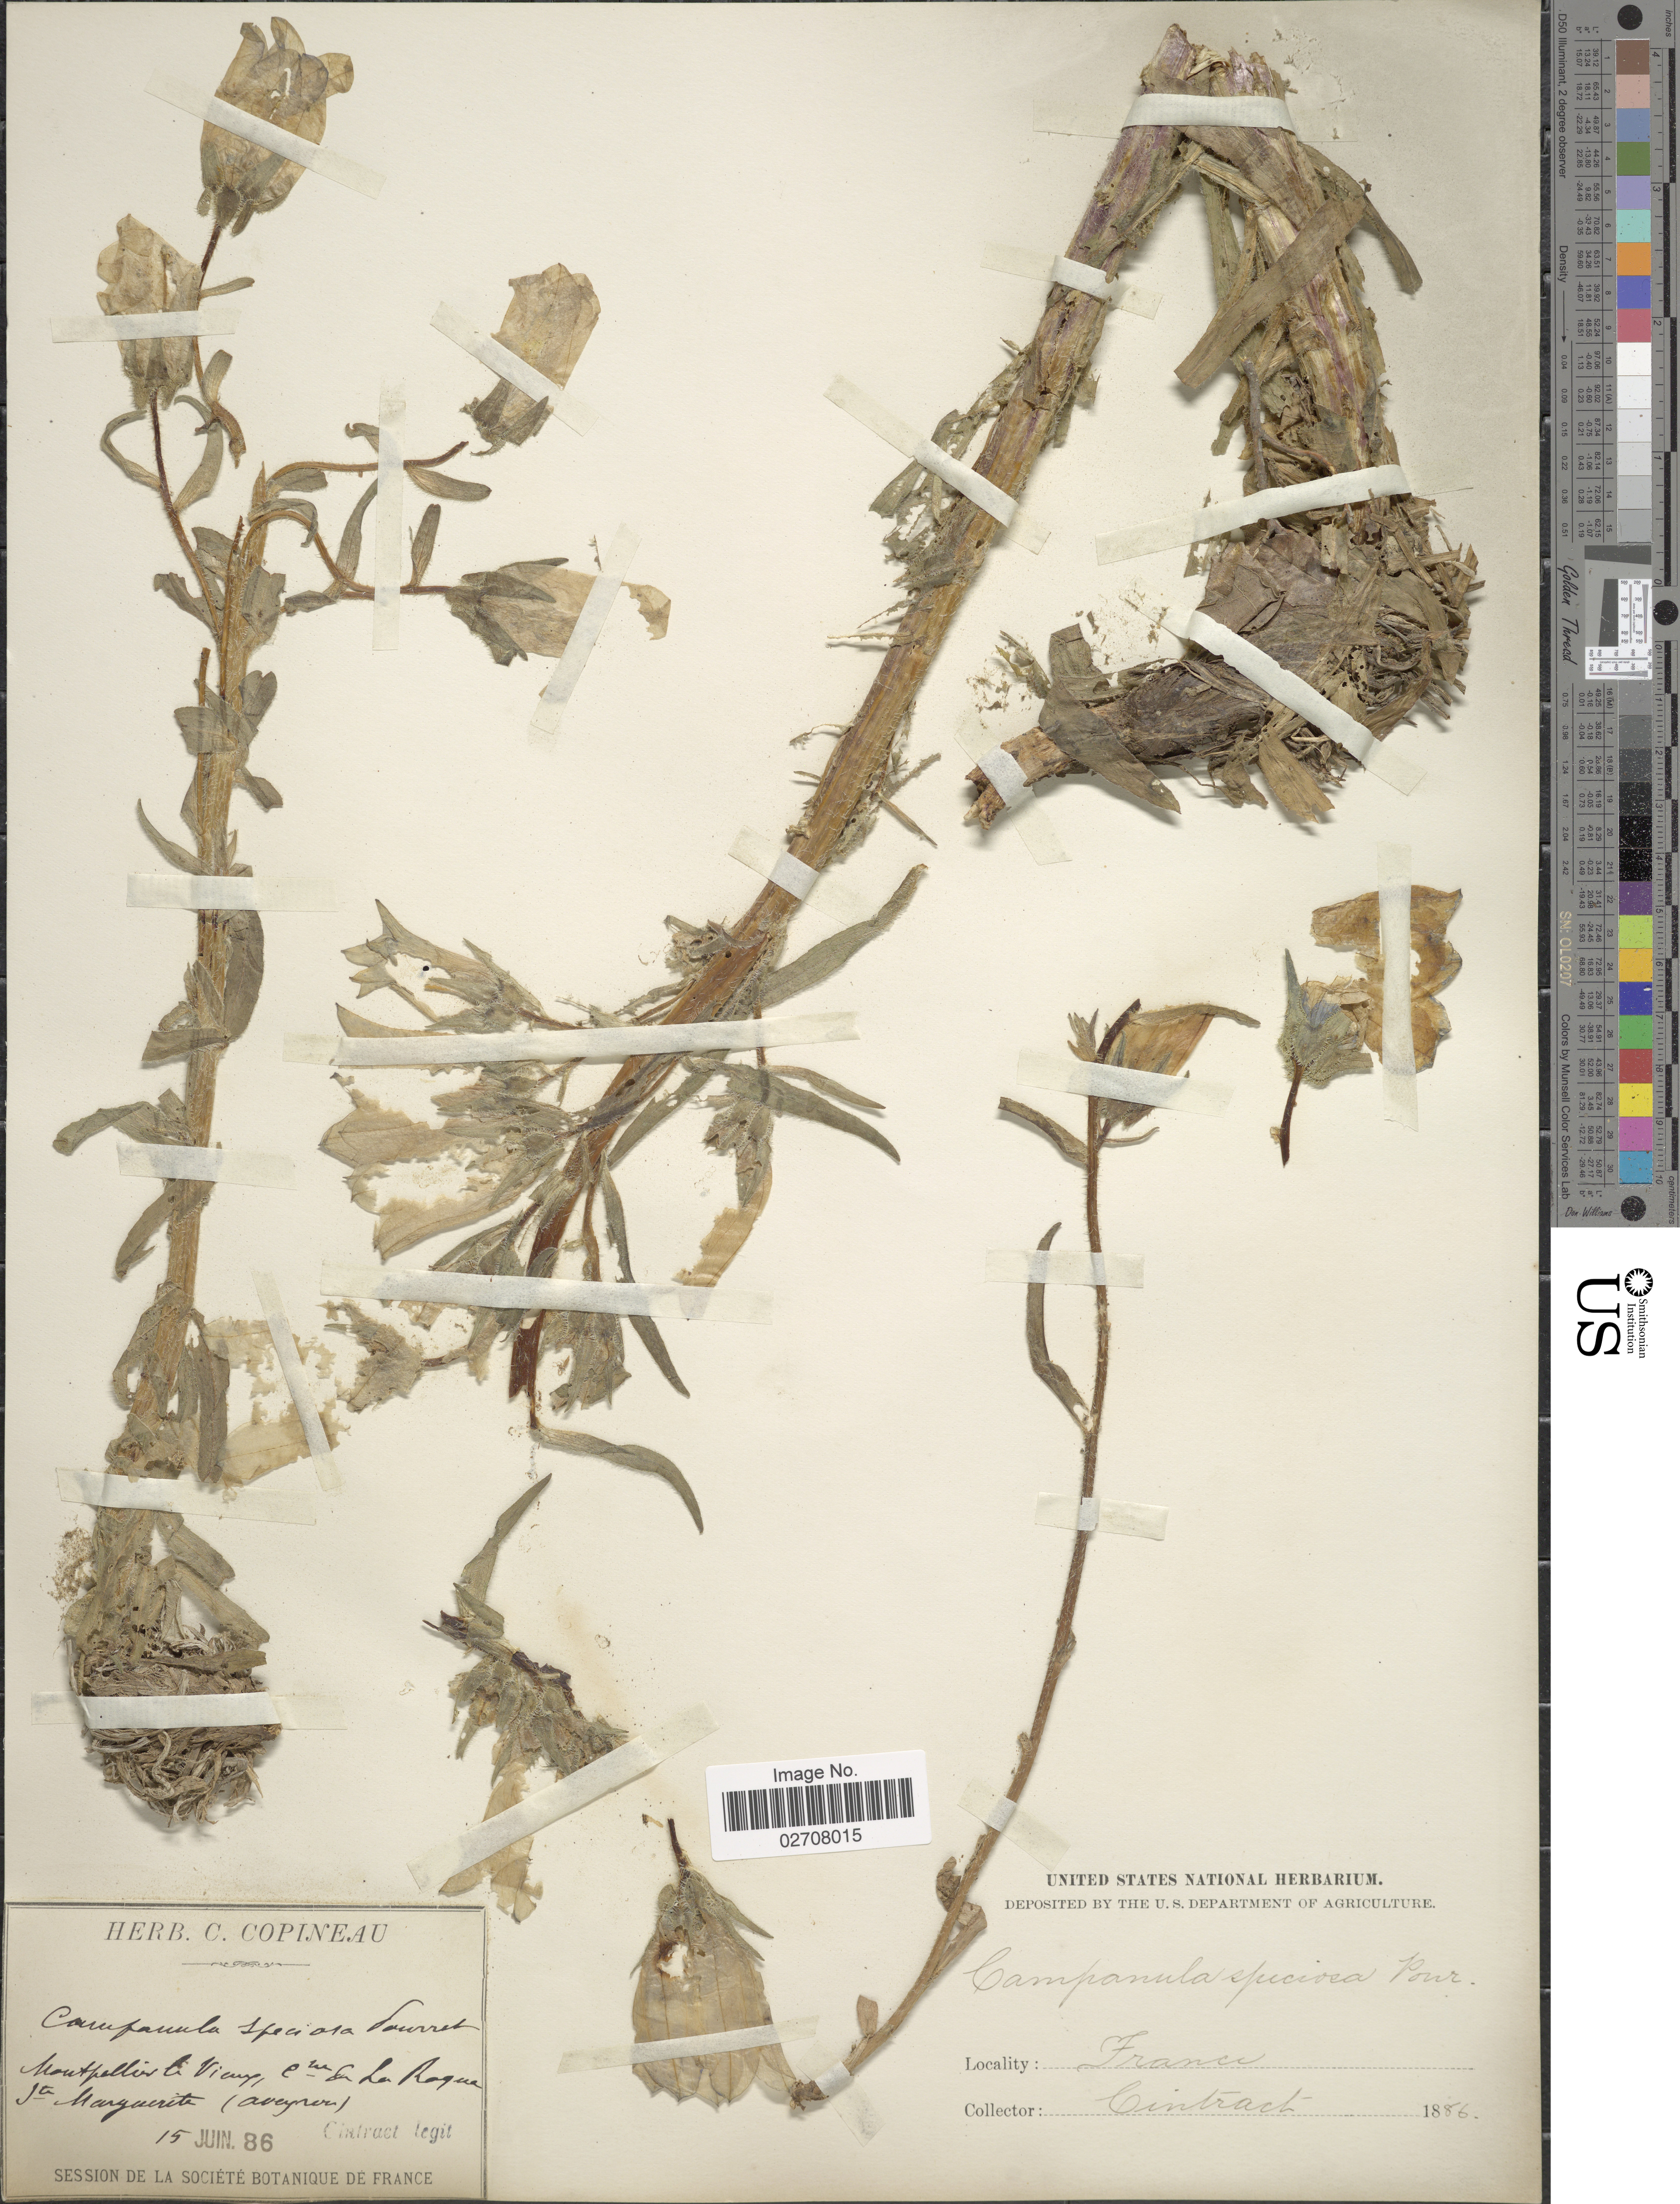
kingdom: Plantae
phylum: Tracheophyta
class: Magnoliopsida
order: Asterales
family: Campanulaceae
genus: Campanula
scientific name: Campanula speciosa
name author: Pourr.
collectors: Cintract, --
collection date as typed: Transcribed d/m/y: 15/6/86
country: France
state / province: Occitanie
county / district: Aveyron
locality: Moutpelliorli Viany, ede du la Raque St. Marguerite (aveyron)